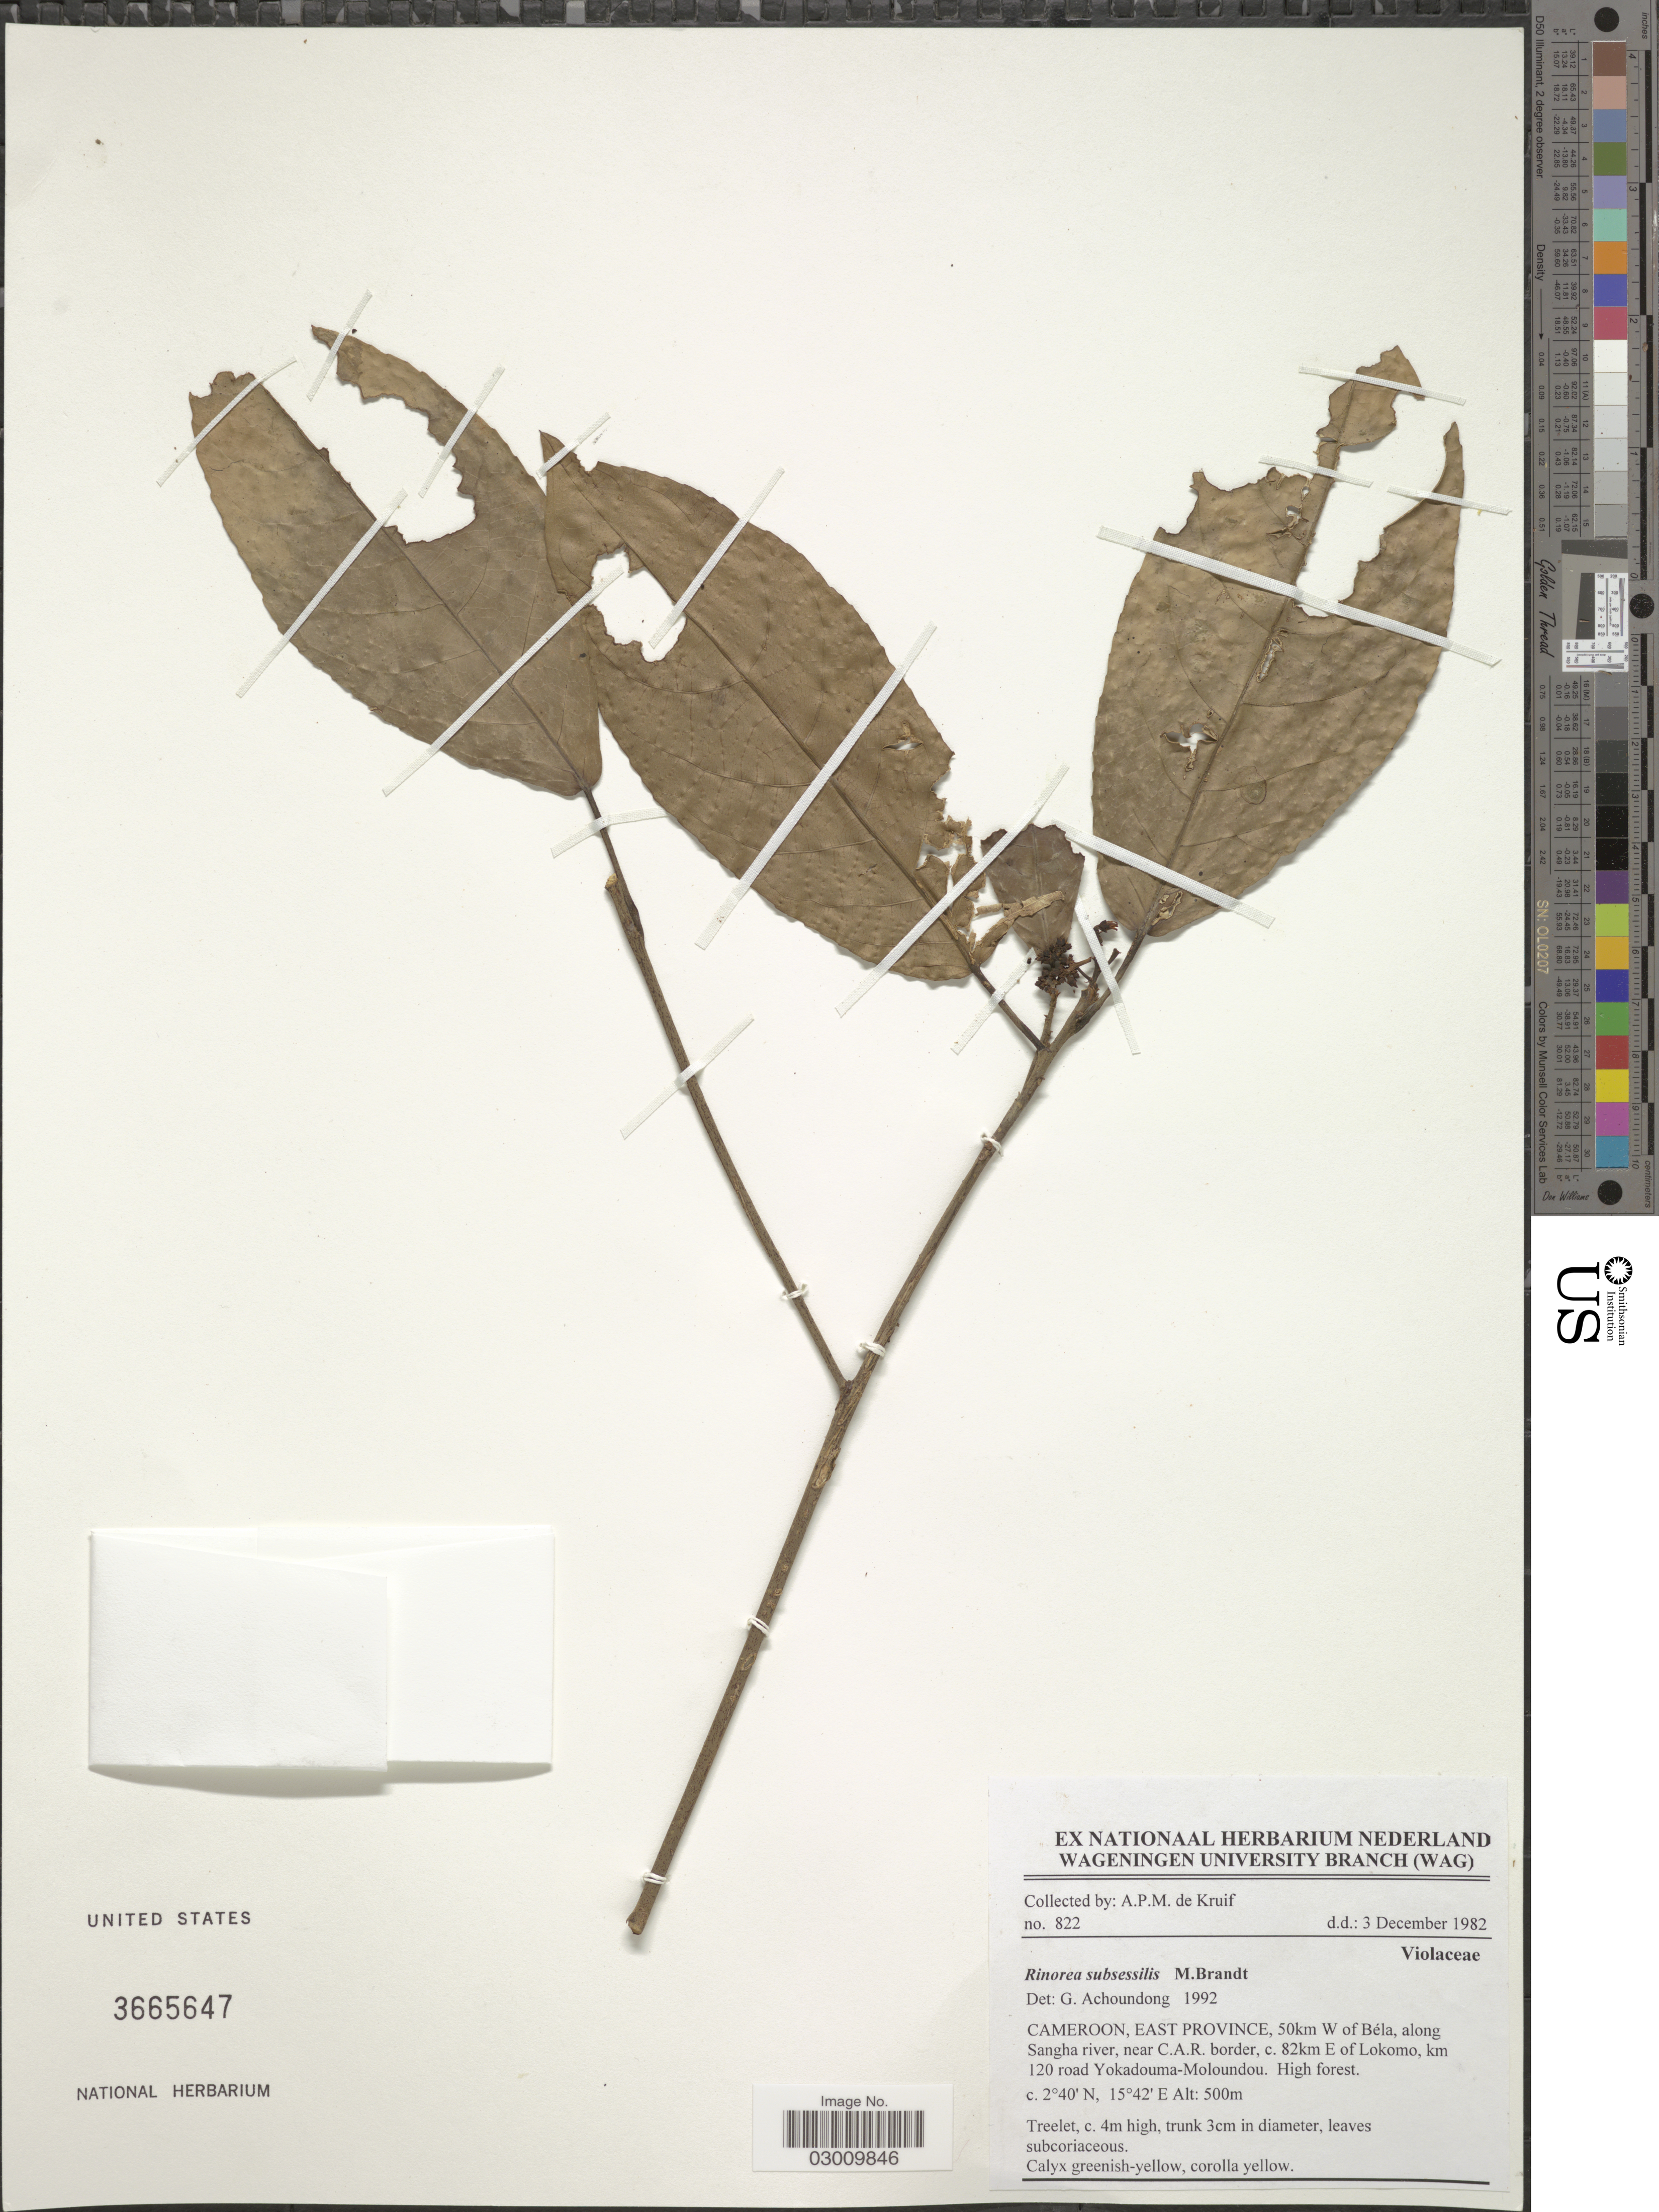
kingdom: Plantae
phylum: Tracheophyta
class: Magnoliopsida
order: Malpighiales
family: Violaceae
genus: Rinorea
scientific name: Rinorea subsessilis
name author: M. Brandt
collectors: A. P. de Kruif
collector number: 822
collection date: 1982-12-03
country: Cameroon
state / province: Est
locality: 50km W of Béla, along Sangha river, near C.A.R. border, c. 82 km E of Lokomo, km 120 road Yokadouma-Moloundou.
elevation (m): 500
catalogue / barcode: US 3665647